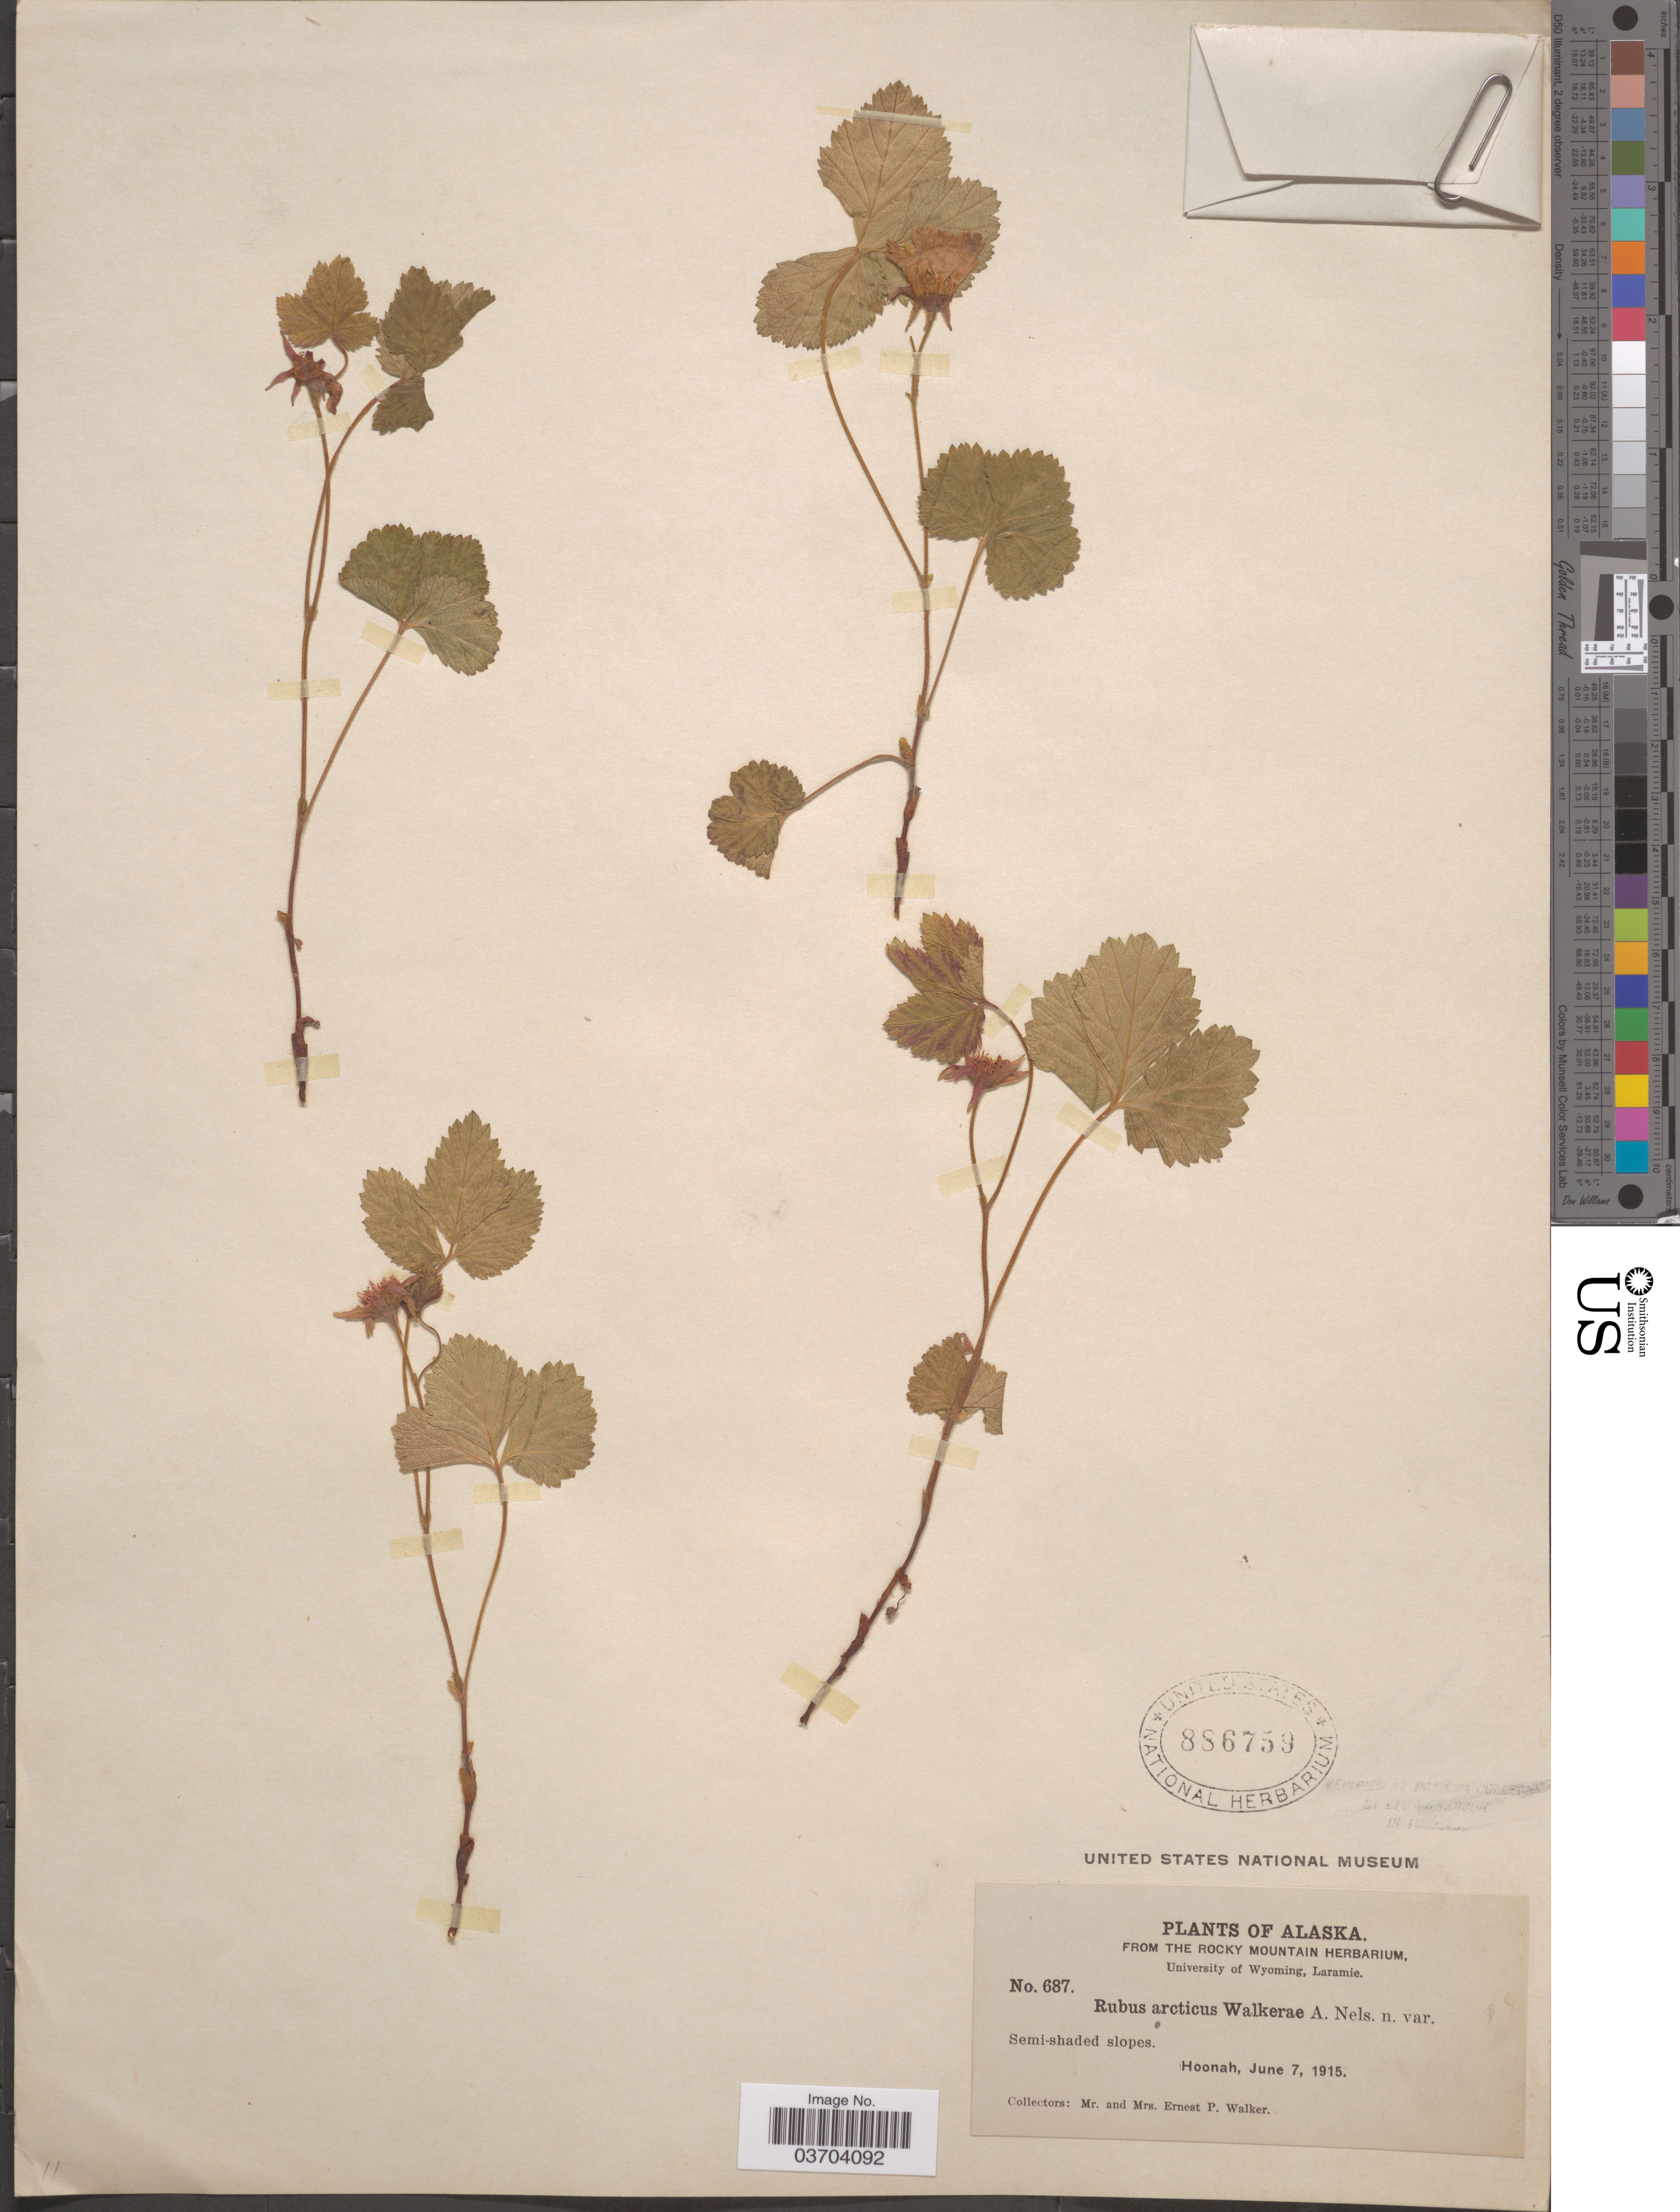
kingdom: Plantae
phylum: Tracheophyta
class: Magnoliopsida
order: Rosales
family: Rosaceae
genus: Rubus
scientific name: Rubus arcticus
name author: L.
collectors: E. Walker & E. Walker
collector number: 687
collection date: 1915-06-07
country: United States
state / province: Alaska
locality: Hoonah.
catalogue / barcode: US 886759